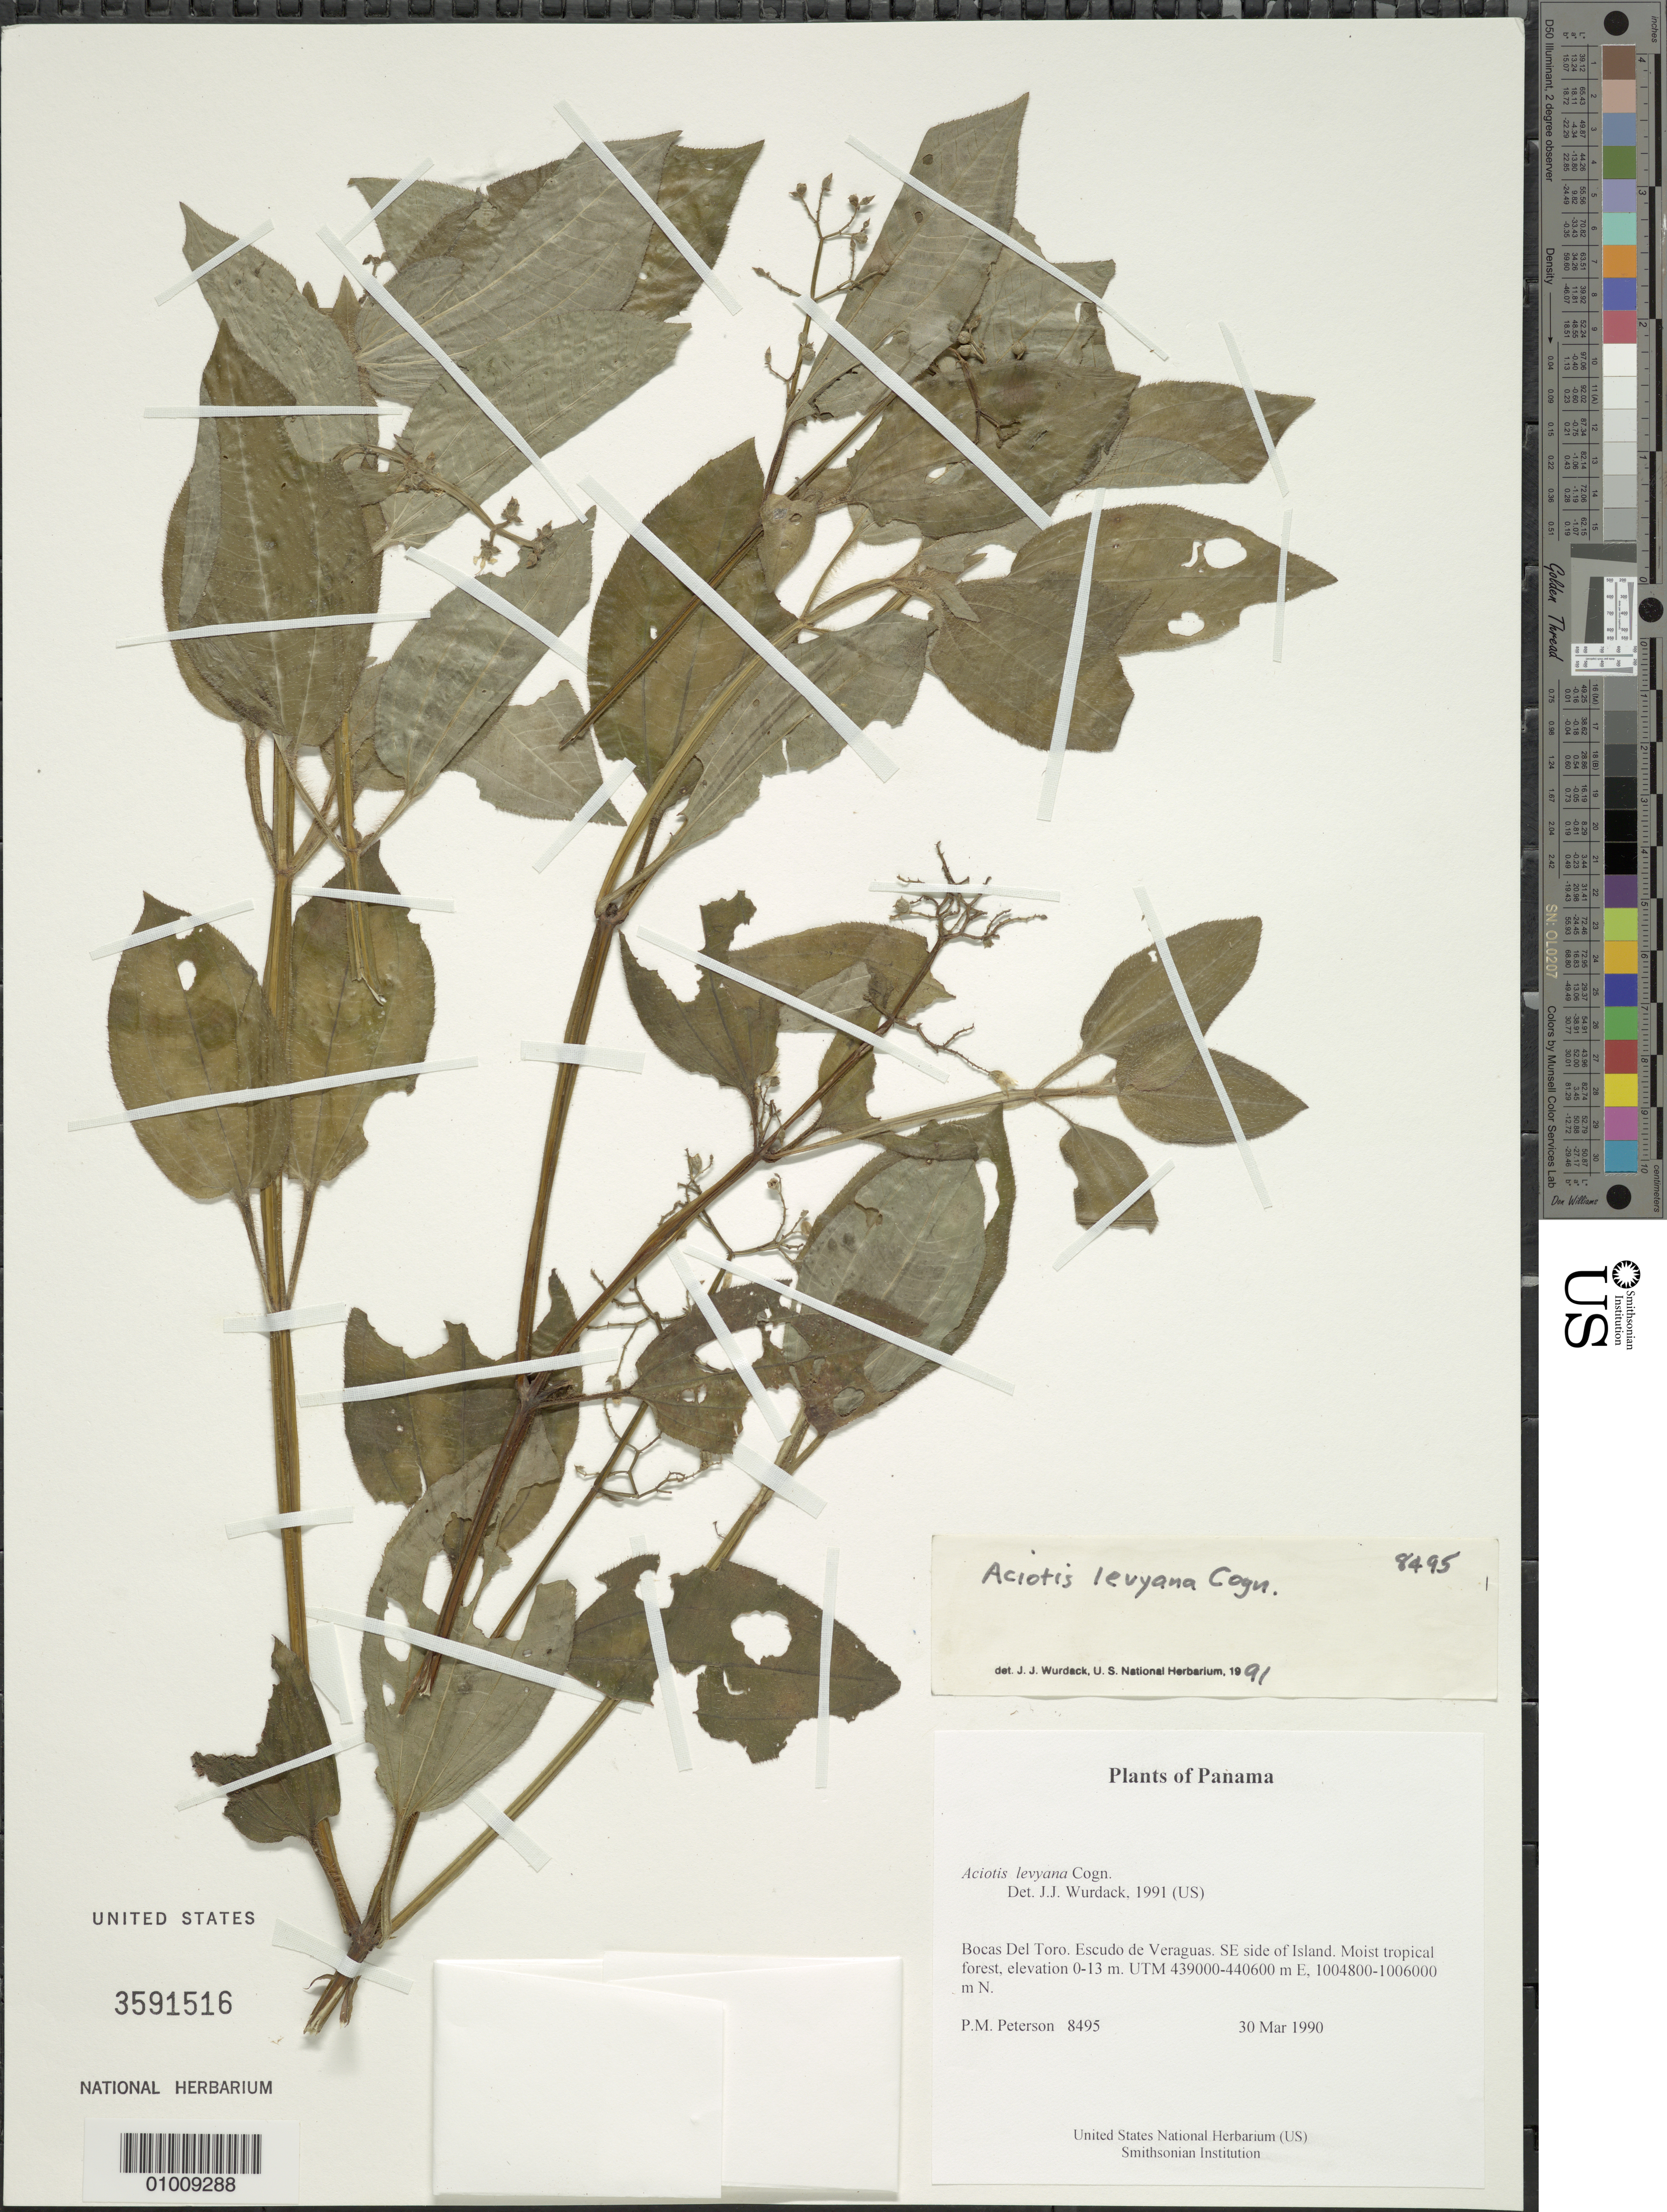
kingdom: Plantae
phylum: Tracheophyta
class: Magnoliopsida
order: Myrtales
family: Melastomataceae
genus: Aciotis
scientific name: Aciotis rubricaulis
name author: (Mart. ex DC.) Triana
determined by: Nunes da Silva, Diego, (RB), Jardim Botanico do Rio de Janeiro - Herbario (BRAZIL)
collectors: P. M. Peterson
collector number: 08495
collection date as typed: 30 Mar 1990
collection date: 1990-03-30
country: Panama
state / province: Bocas del Toro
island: Escudo de Veraguas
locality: SE side of Island.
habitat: Moist tropical forest, UTM 439000-440600 m E. to 1004800-1006000 m N.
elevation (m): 0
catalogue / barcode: US 3591516